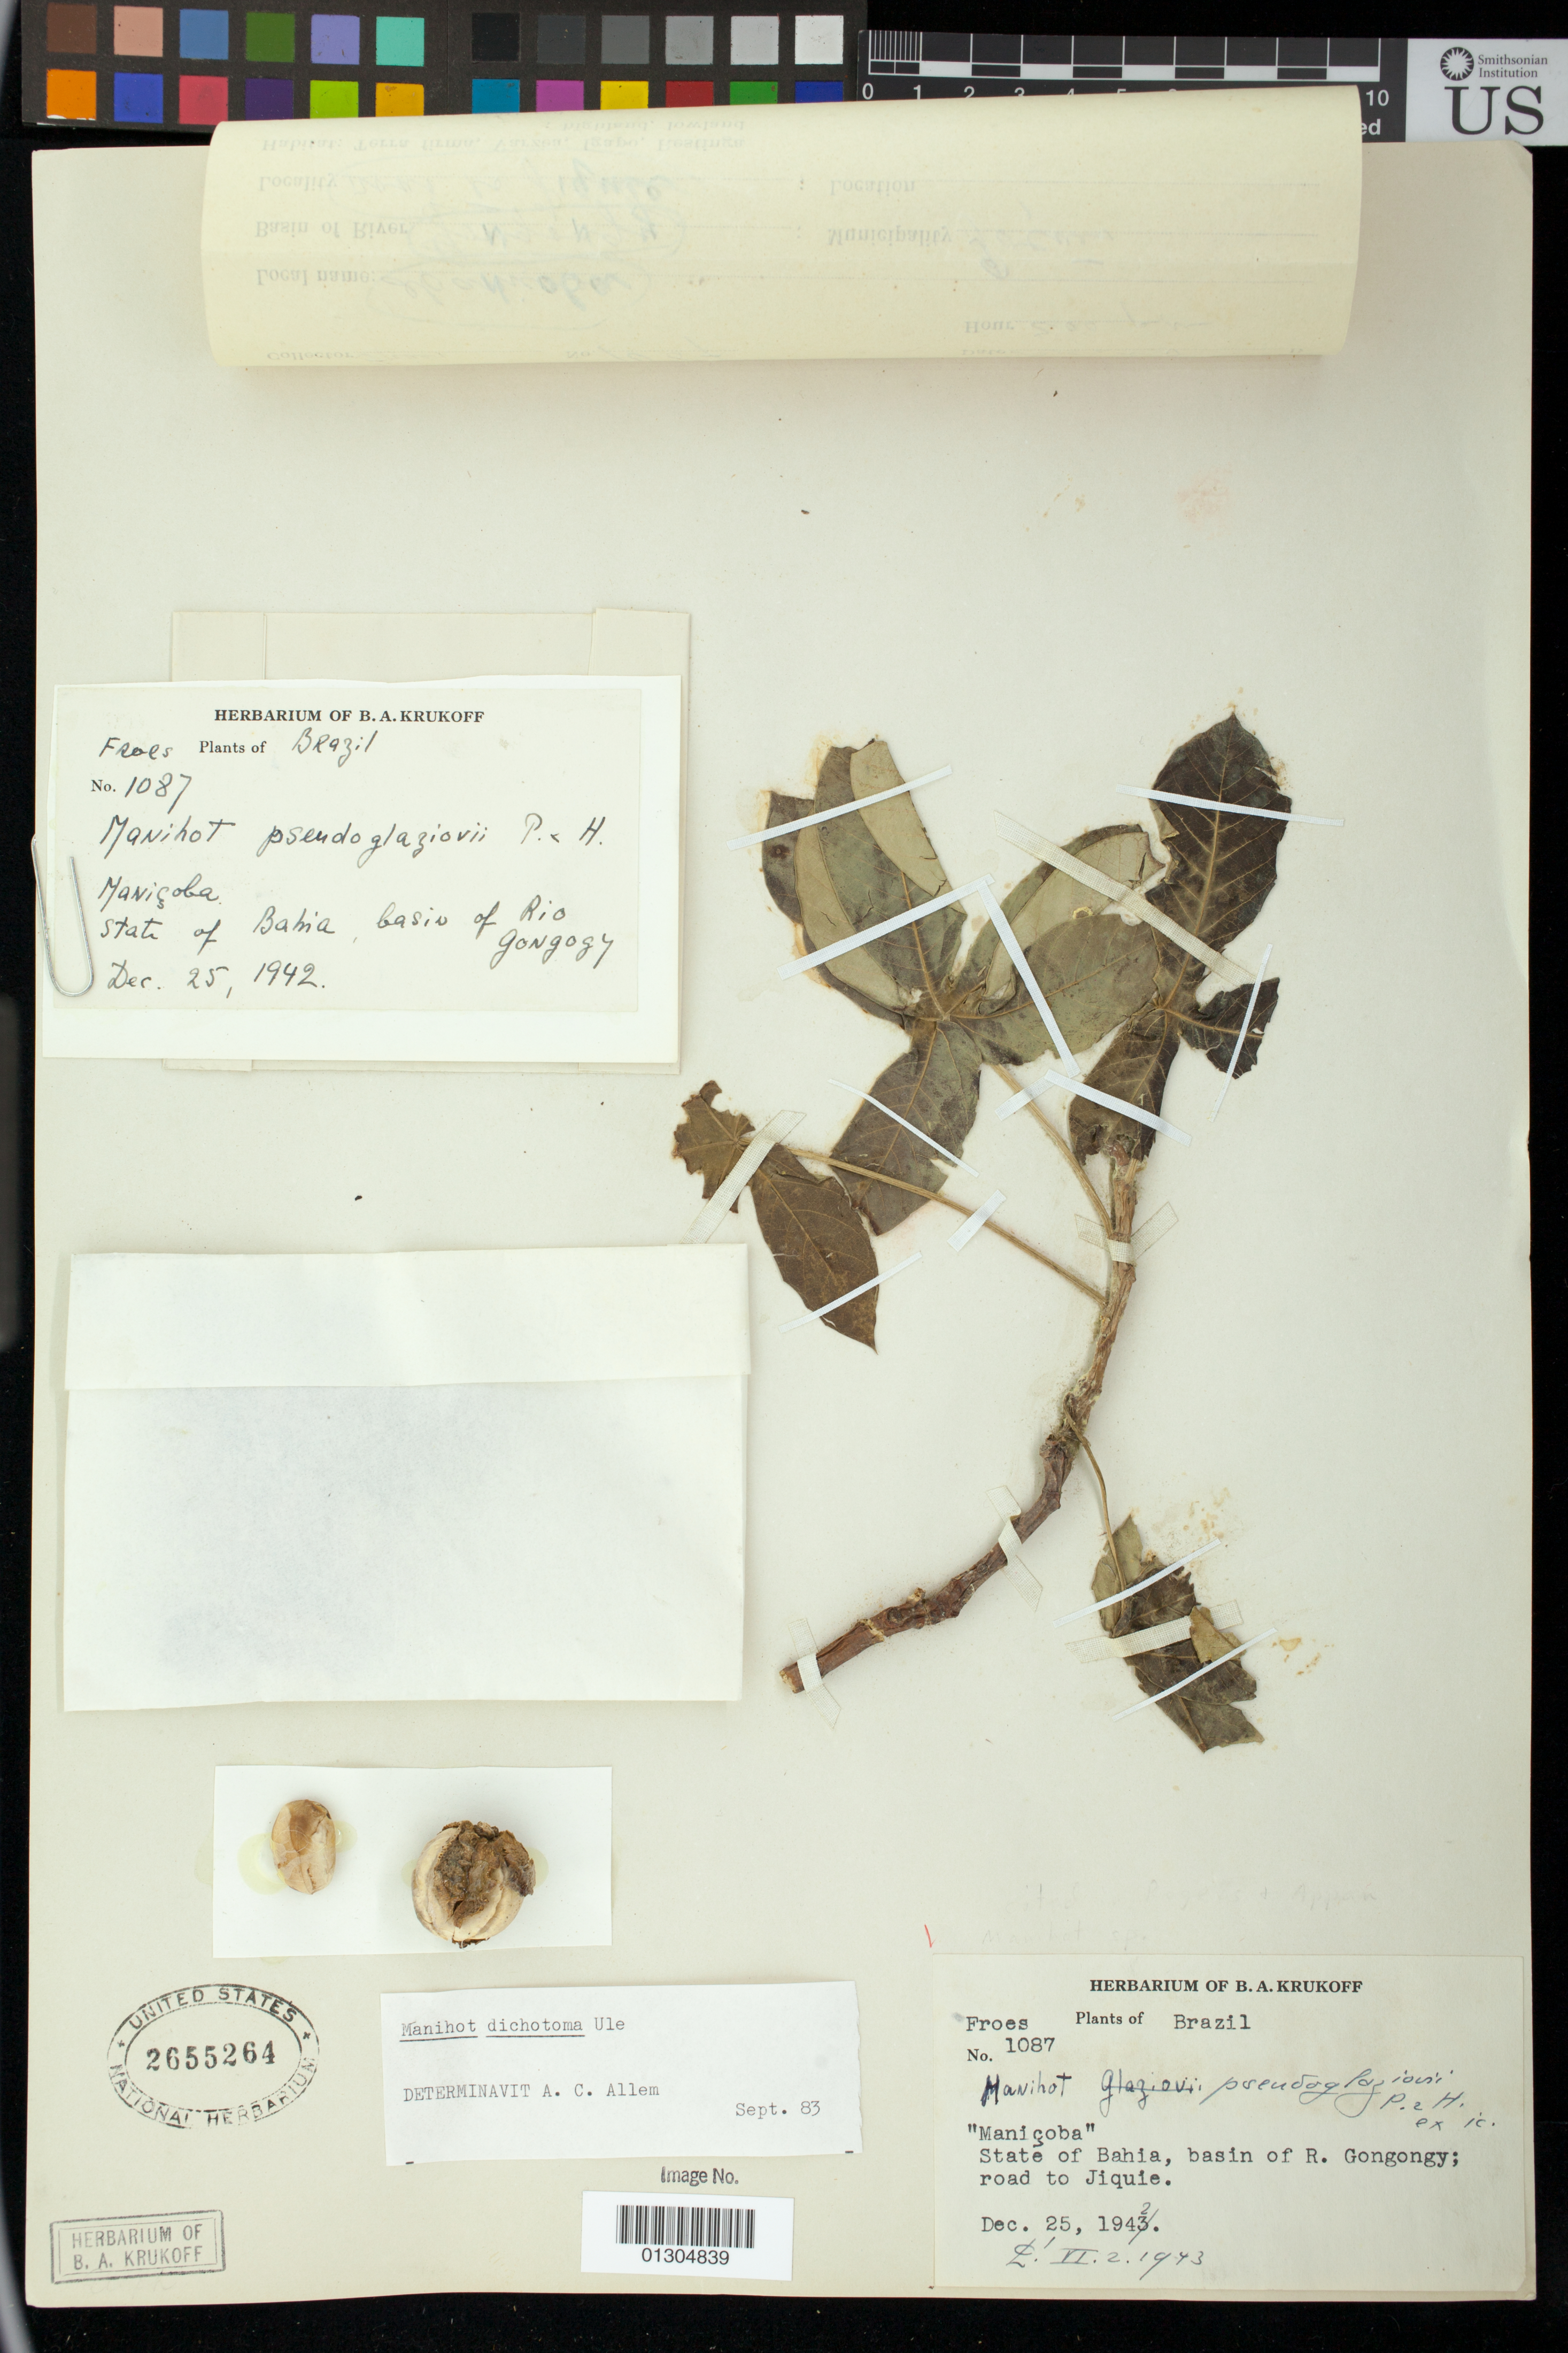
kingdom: Plantae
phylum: Tracheophyta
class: Magnoliopsida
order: Malpighiales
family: Euphorbiaceae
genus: Manihot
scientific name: Manihot dichotoma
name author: Ule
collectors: B. A. Krukoff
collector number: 1087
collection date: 1942-12-25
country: Brazil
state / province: Bahia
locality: Sate of Bahia, basin of R. Gongongy; road to Jiquie.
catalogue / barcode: US 2655264